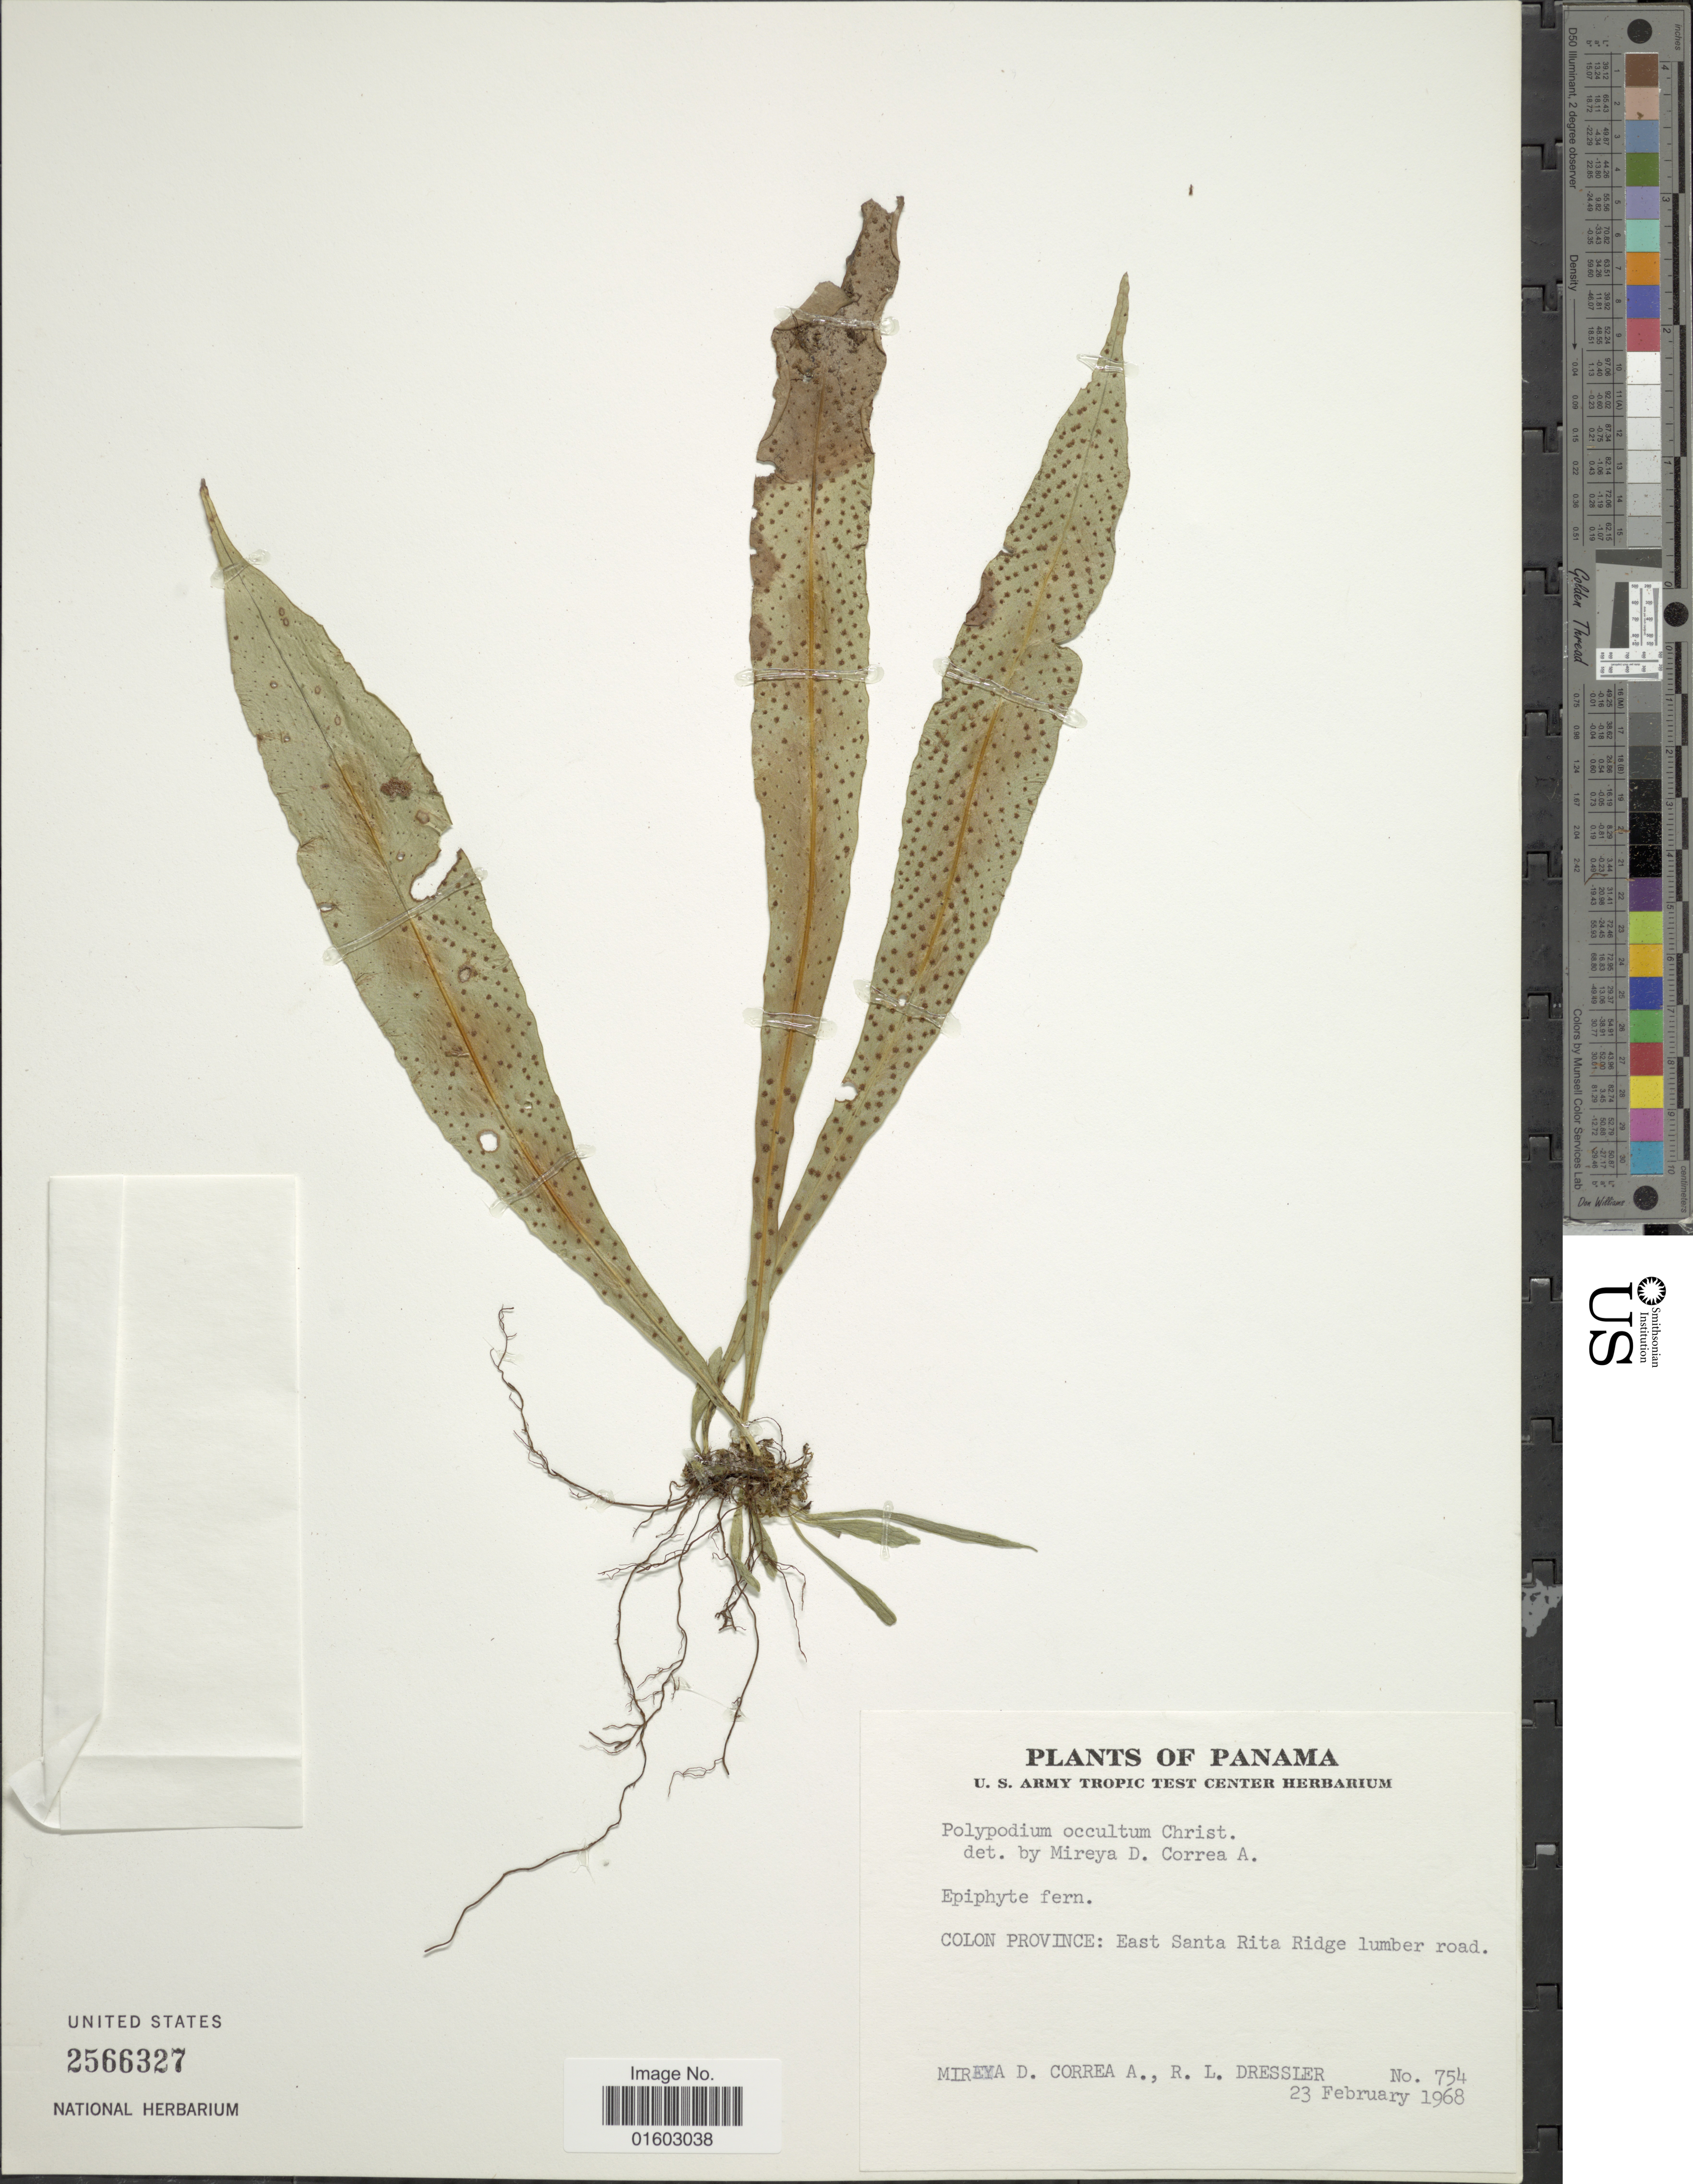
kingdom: Plantae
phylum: Tracheophyta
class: Polypodiopsida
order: Polypodiales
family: Polypodiaceae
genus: Campyloneurum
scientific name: Campyloneurum occultum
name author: (Christ) M. Mey. ex Lellinger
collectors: M. D. Corrêa-A. & R. Dressler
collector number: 754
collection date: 1968-02-23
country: Panama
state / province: Colón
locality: Colon Province: East Santa Rita Ridge lumber road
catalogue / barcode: US 2566327